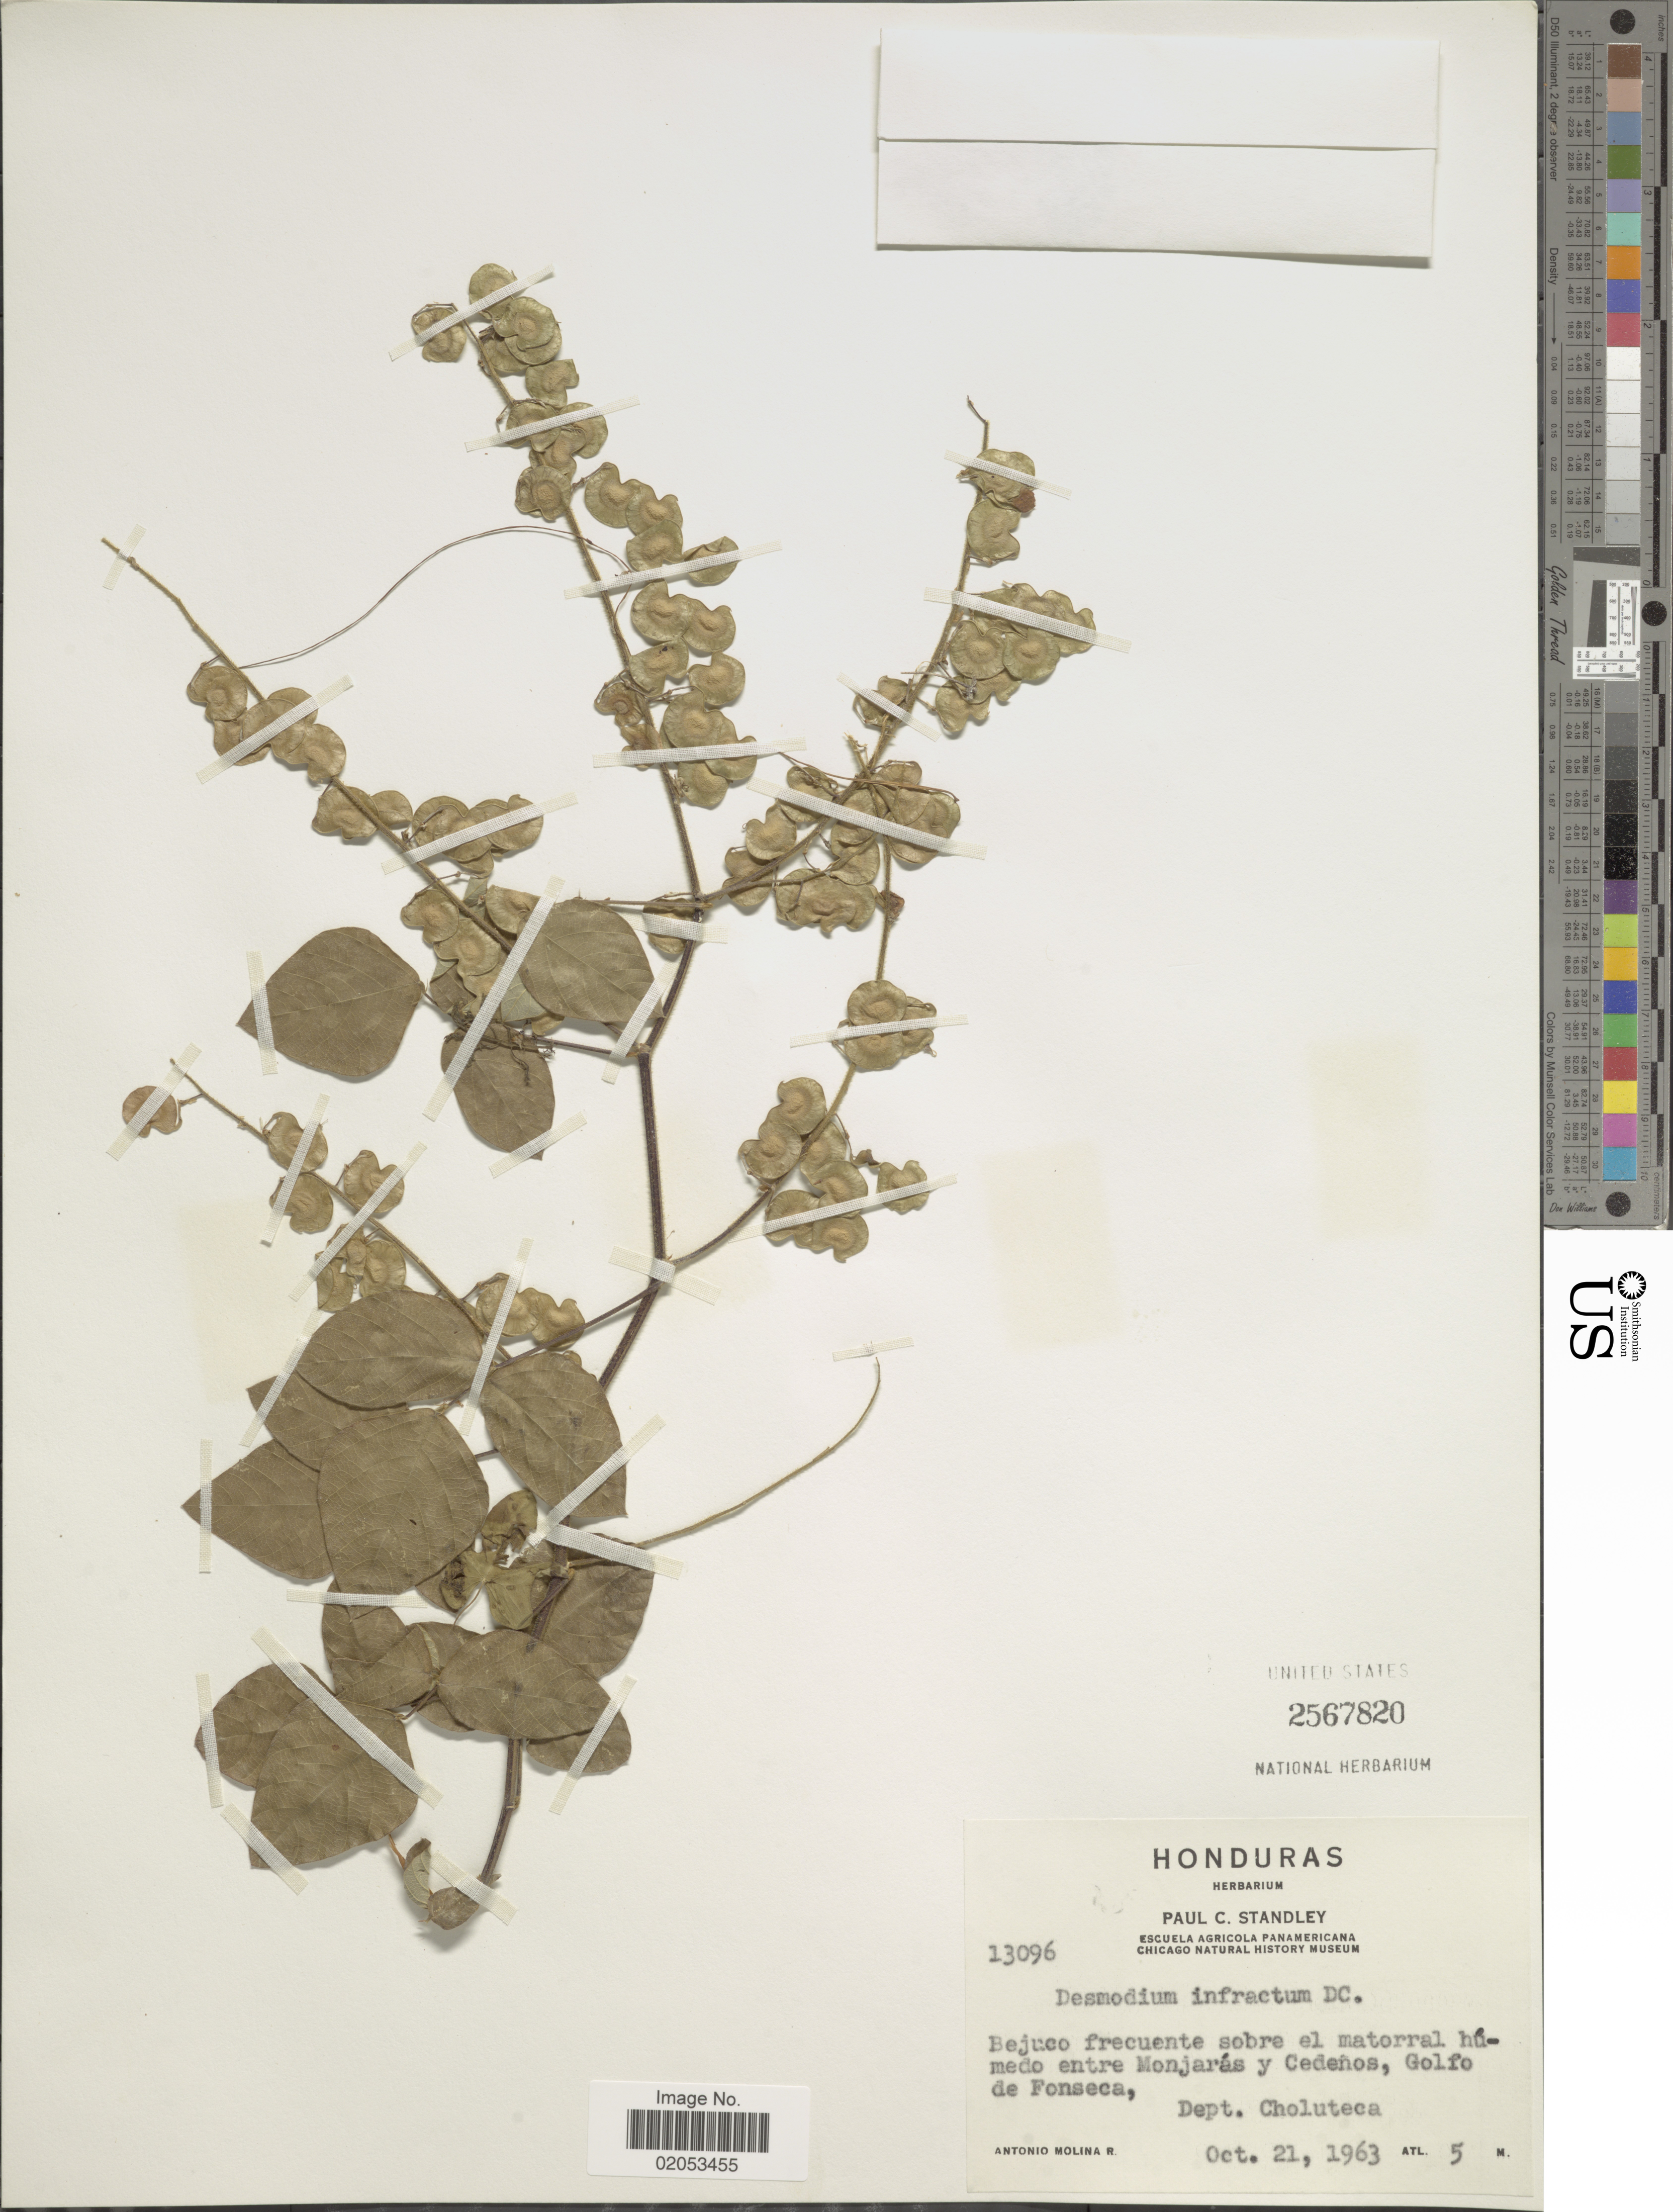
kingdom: Plantae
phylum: Tracheophyta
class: Magnoliopsida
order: Fabales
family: Fabaceae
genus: Desmodium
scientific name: Desmodium infractum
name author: DC.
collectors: A. Molina R.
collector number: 13096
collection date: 1963-10-21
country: Honduras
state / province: Choluteca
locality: Bejuco frecuente sobre el matorral húmedo entre Monjarás y Cedeños, Golfo de Fonseca, Dept Choluteca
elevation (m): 5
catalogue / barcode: US 2567820